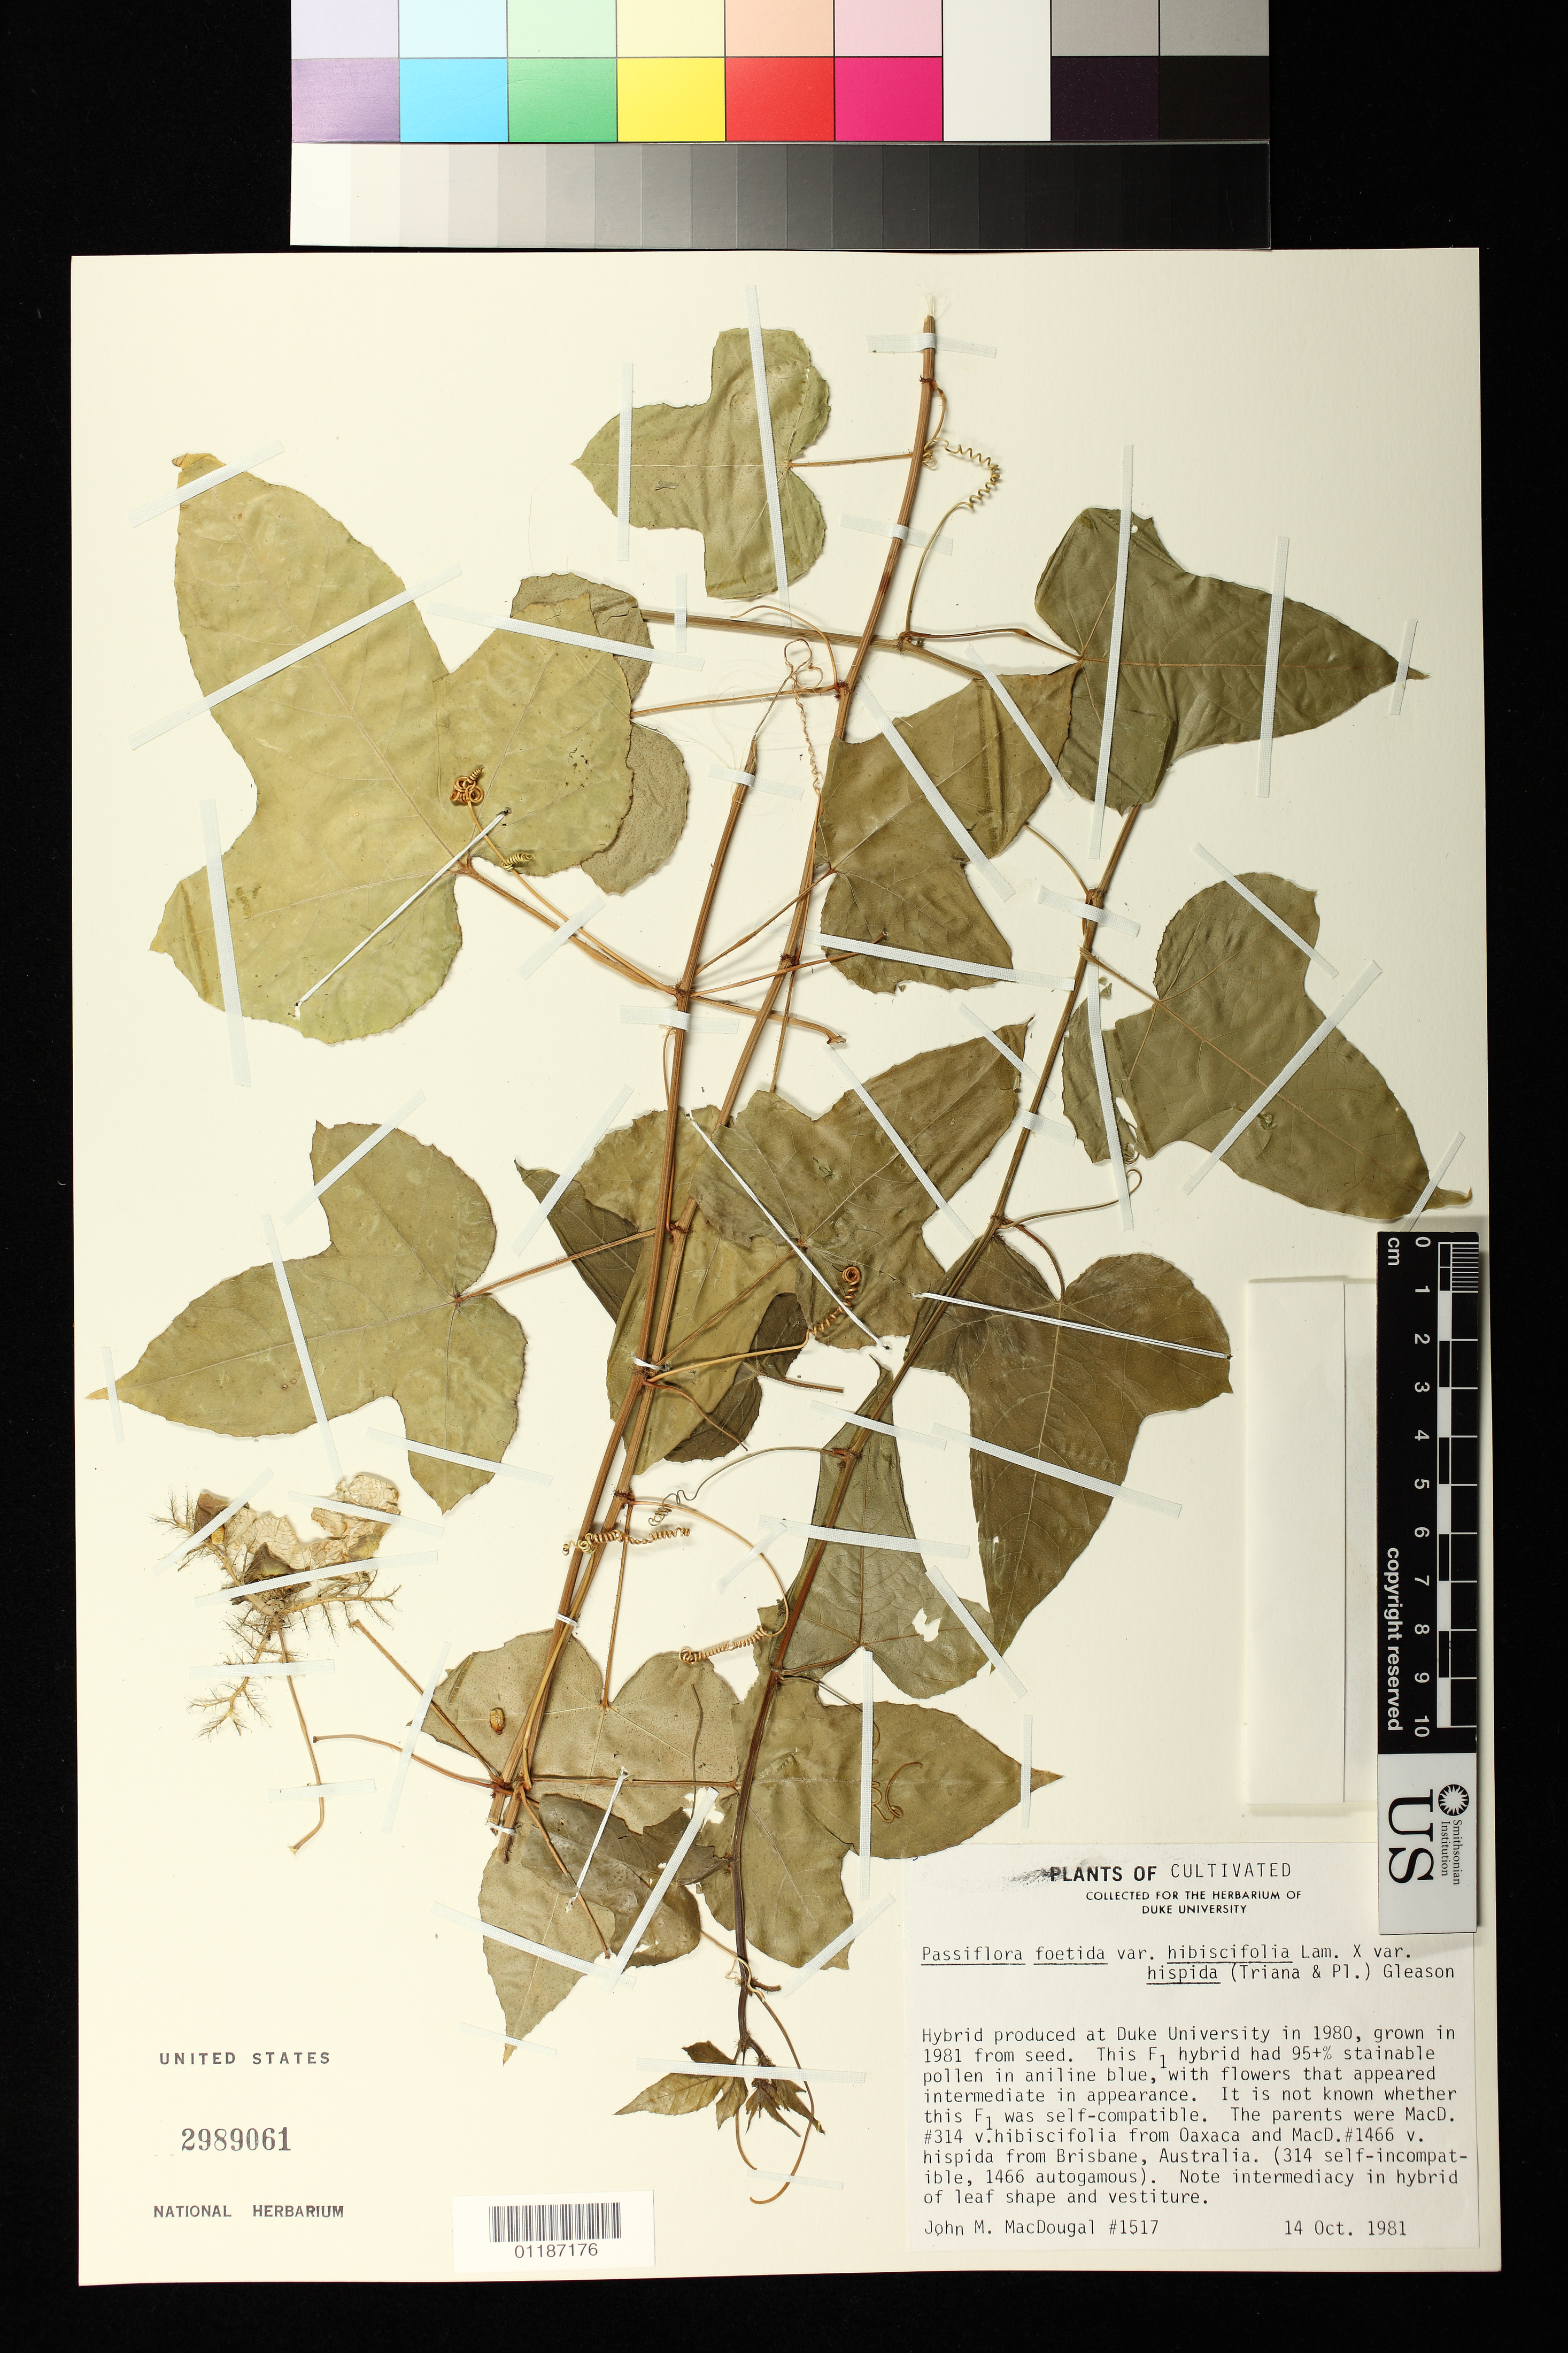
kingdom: Plantae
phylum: Tracheophyta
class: Magnoliopsida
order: Malpighiales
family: Passifloraceae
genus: Passiflora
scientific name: Passiflora foetida var. hibiscifolia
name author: L.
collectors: J. M. MacDougal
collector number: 1517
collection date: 1981-10-14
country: United States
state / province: North Carolina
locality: Hybrid produced at Duke University Herbarium in 1980, grown in 1981 from seed. Parents were MacD. #314 from Oaxaca and MacD. #1466 from Brisbane Australia.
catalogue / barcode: US 2989061